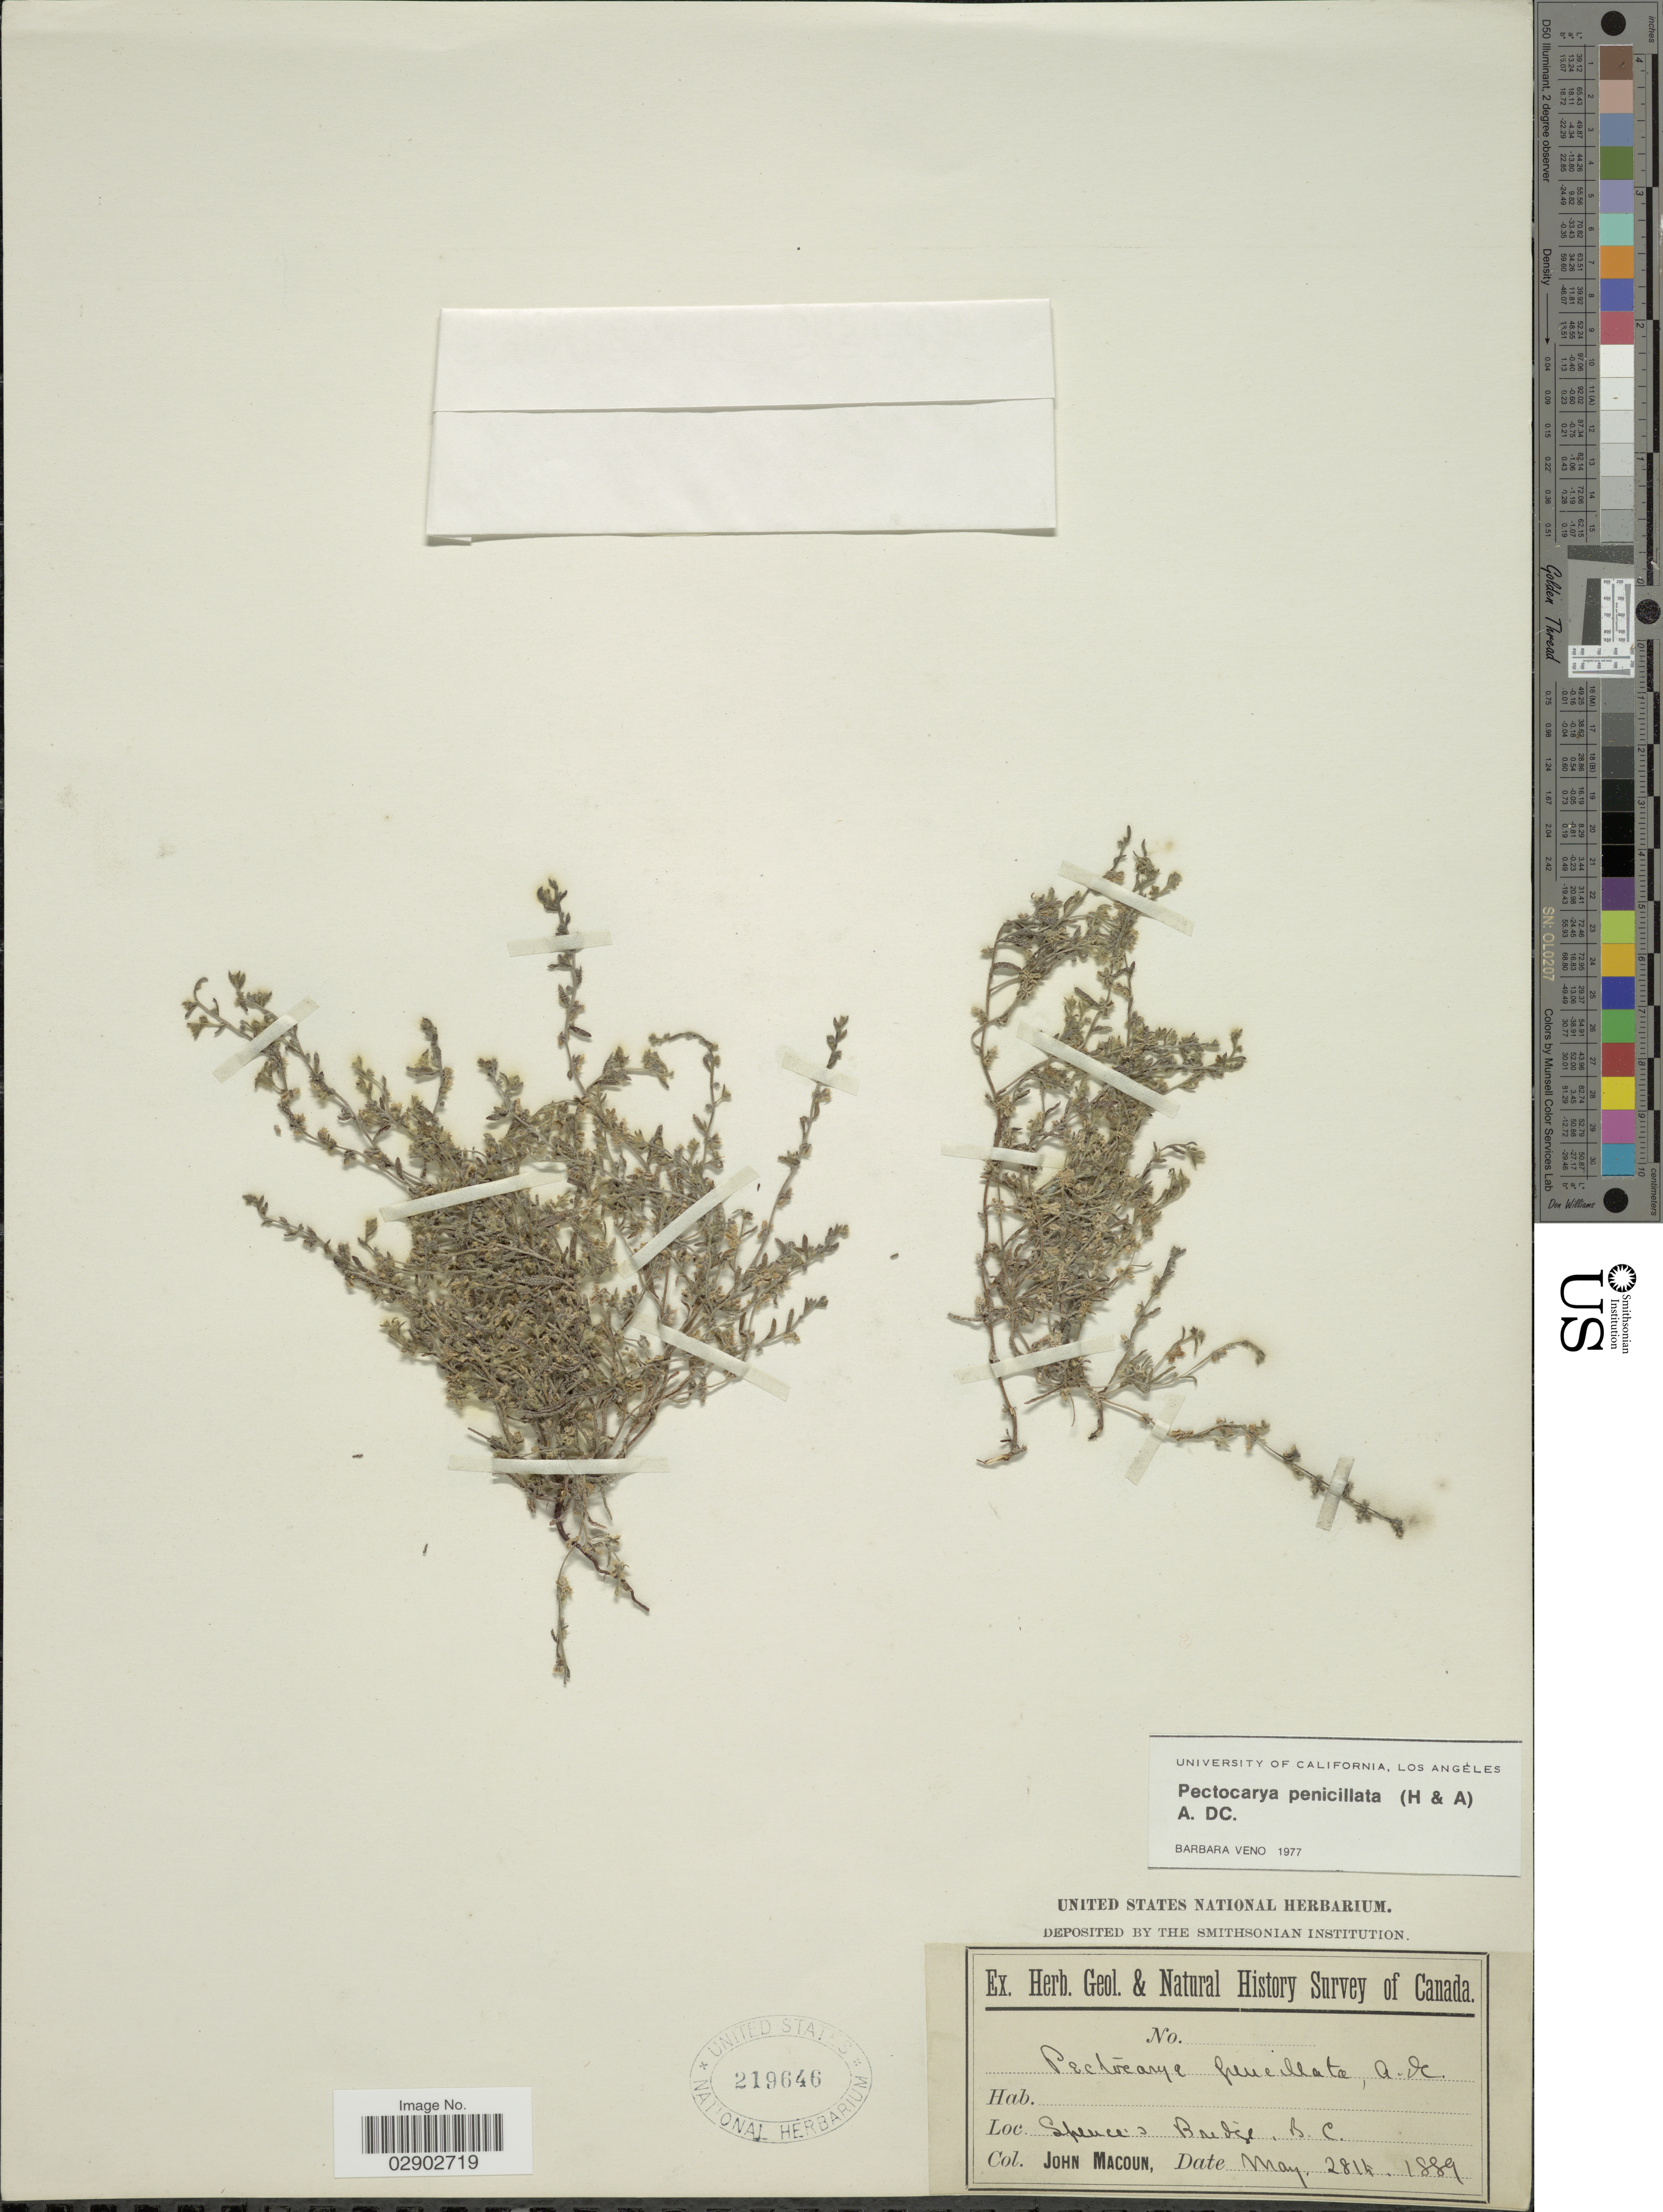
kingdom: Plantae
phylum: Tracheophyta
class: Magnoliopsida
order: Boraginales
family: Boraginaceae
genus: Pectocarya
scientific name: Pectocarya penicillata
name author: Hook. & Arn.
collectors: J. Macoun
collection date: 1889-05-28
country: Canada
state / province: British Columbia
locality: Spence's Bridge, B.C.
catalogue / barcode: US 219646